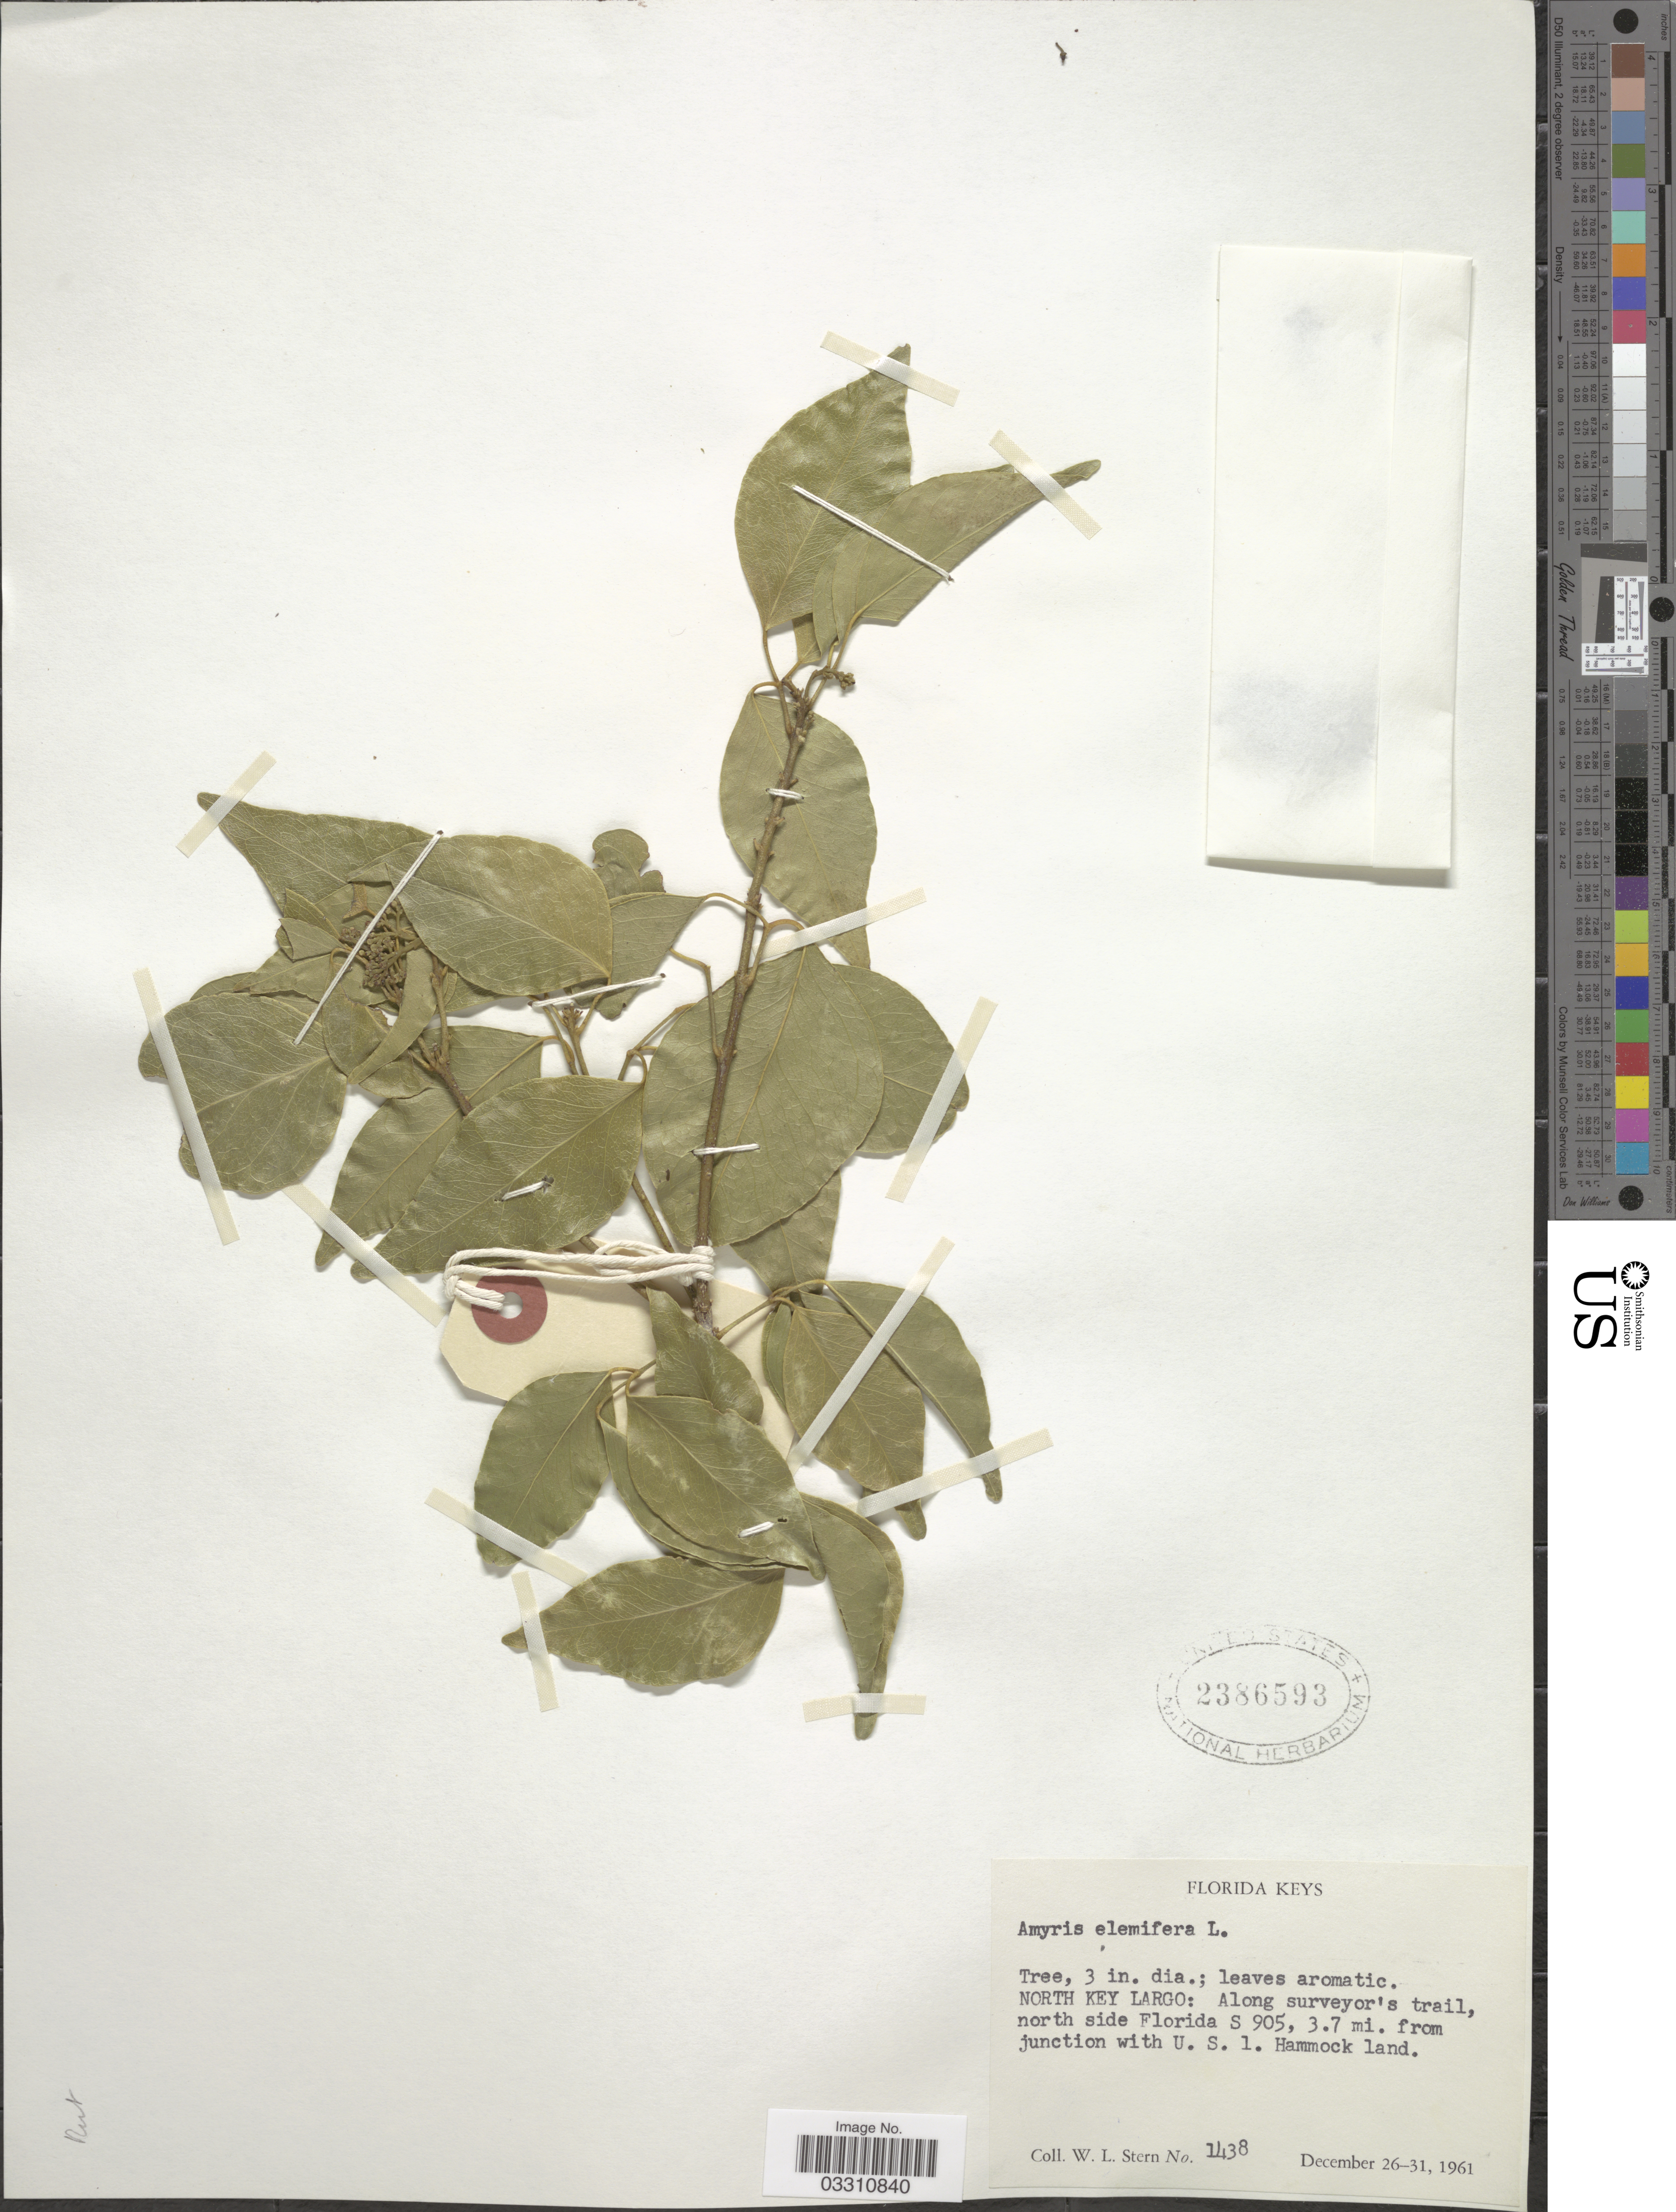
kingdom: Plantae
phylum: Tracheophyta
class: Magnoliopsida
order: Sapindales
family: Rutaceae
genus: Amyris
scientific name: Amyris elemifera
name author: L.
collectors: W. L. Stern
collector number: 1438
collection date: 1961-12-26/1961-12-31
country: United States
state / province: Florida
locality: North Key Largo: Along surveyor's trail, north side Florida S 905, 3.7 mi. from junction with U.S.1. Hammock land.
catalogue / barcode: US 2386593